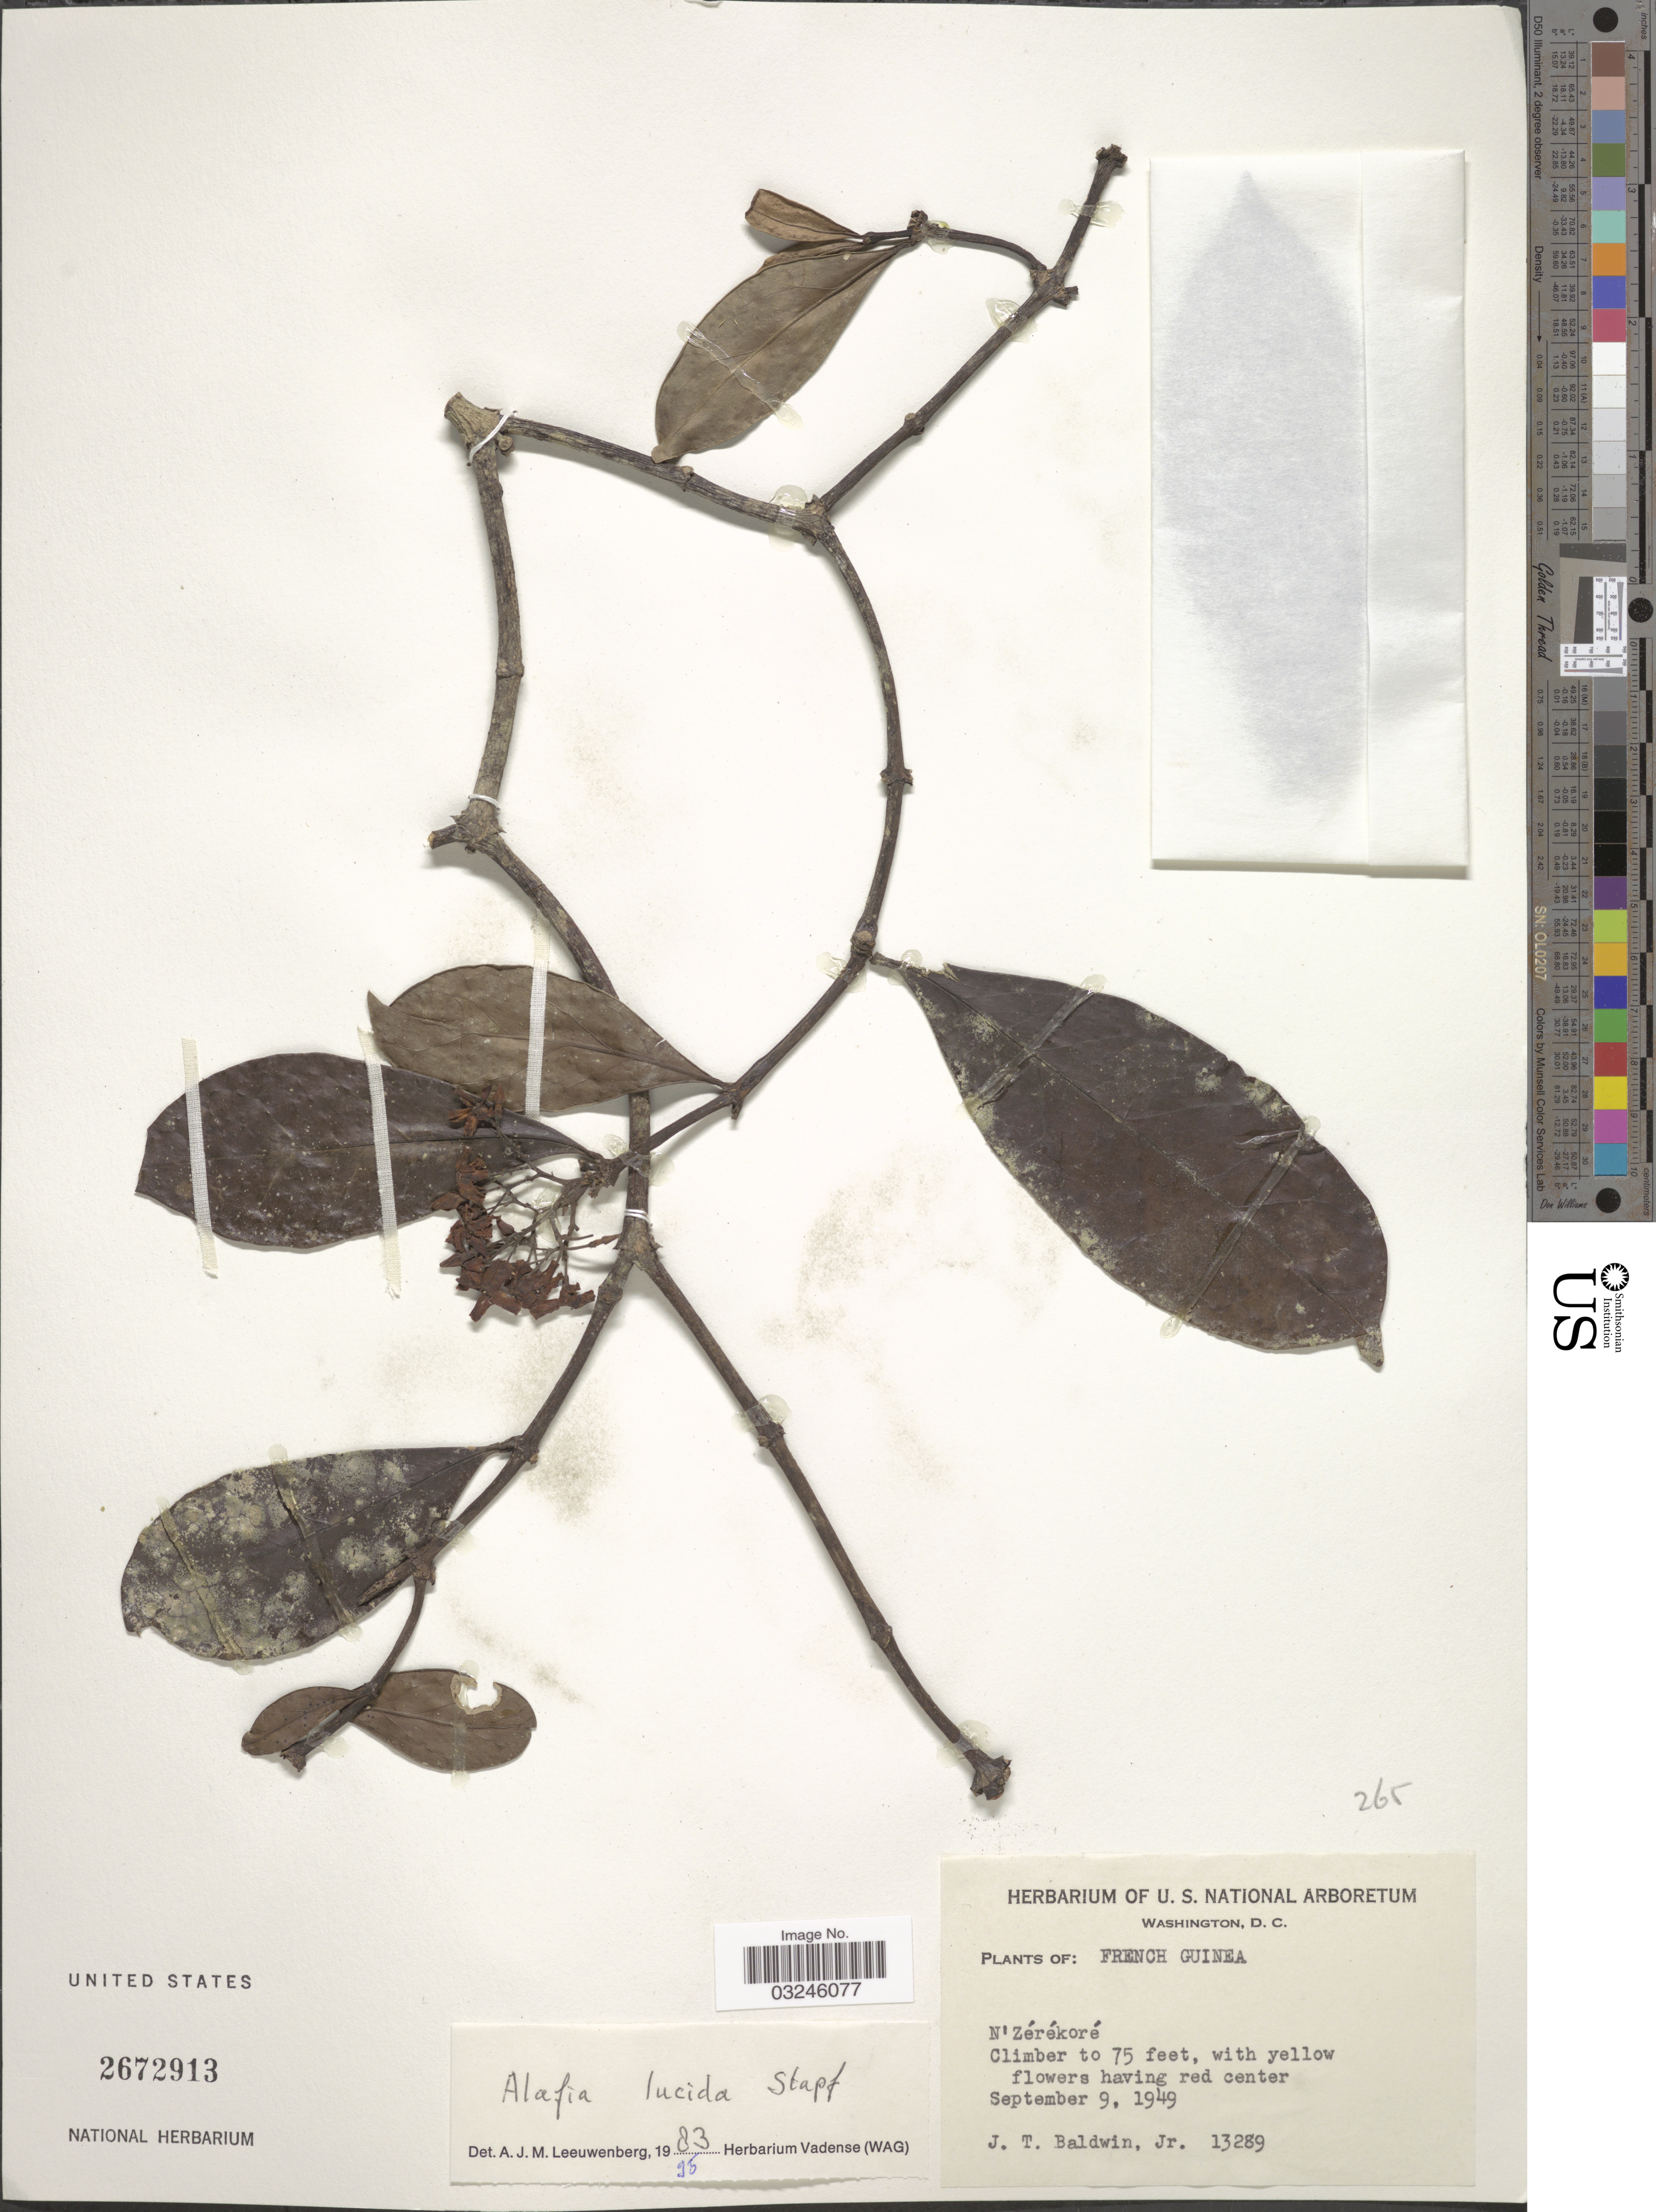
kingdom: Plantae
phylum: Tracheophyta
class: Magnoliopsida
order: Gentianales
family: Apocynaceae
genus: Alafia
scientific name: Alafia lucida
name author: Stapf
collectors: J. T. Baldwin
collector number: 13289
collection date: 1949-09-09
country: Guinea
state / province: Nzérékoré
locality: French Guinea.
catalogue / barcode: US 2672913